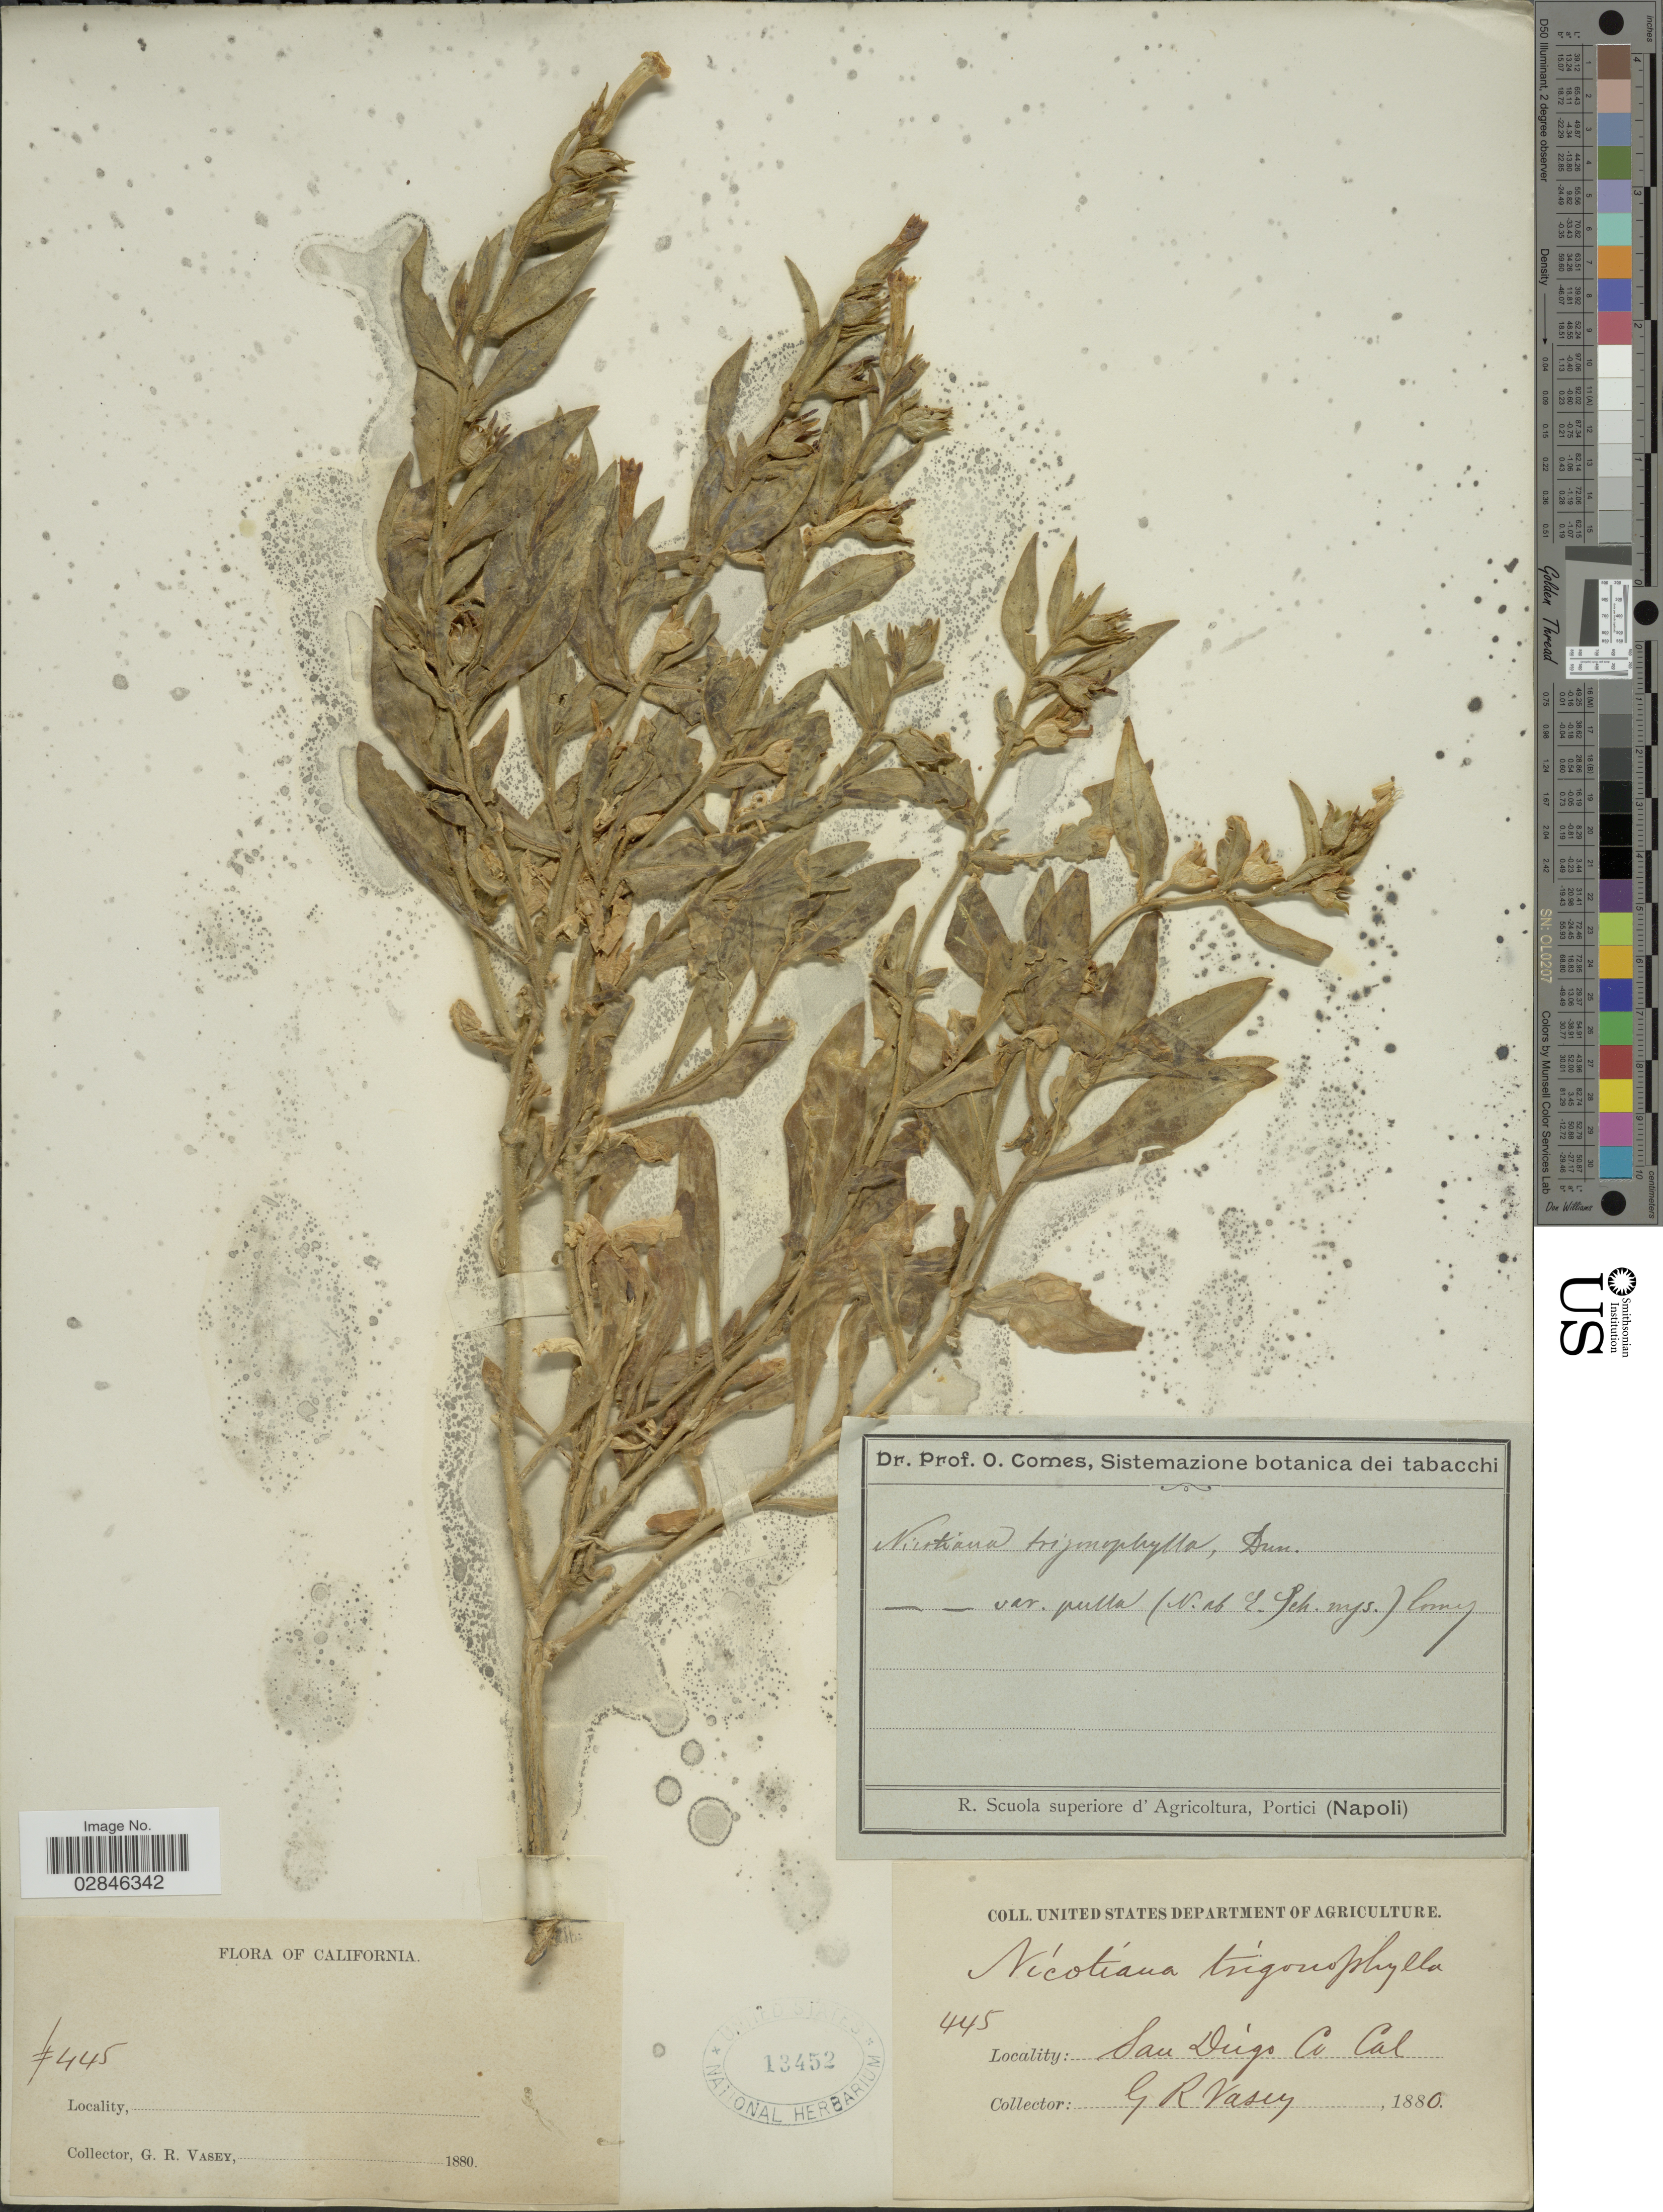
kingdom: Plantae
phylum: Tracheophyta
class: Magnoliopsida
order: Solanales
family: Solanaceae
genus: Nicotiana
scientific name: Nicotiana trigonophylla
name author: Dunal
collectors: G. R. Vasey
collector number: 445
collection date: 1880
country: United States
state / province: California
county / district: San Diego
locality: San Diego Co.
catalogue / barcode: US 13452